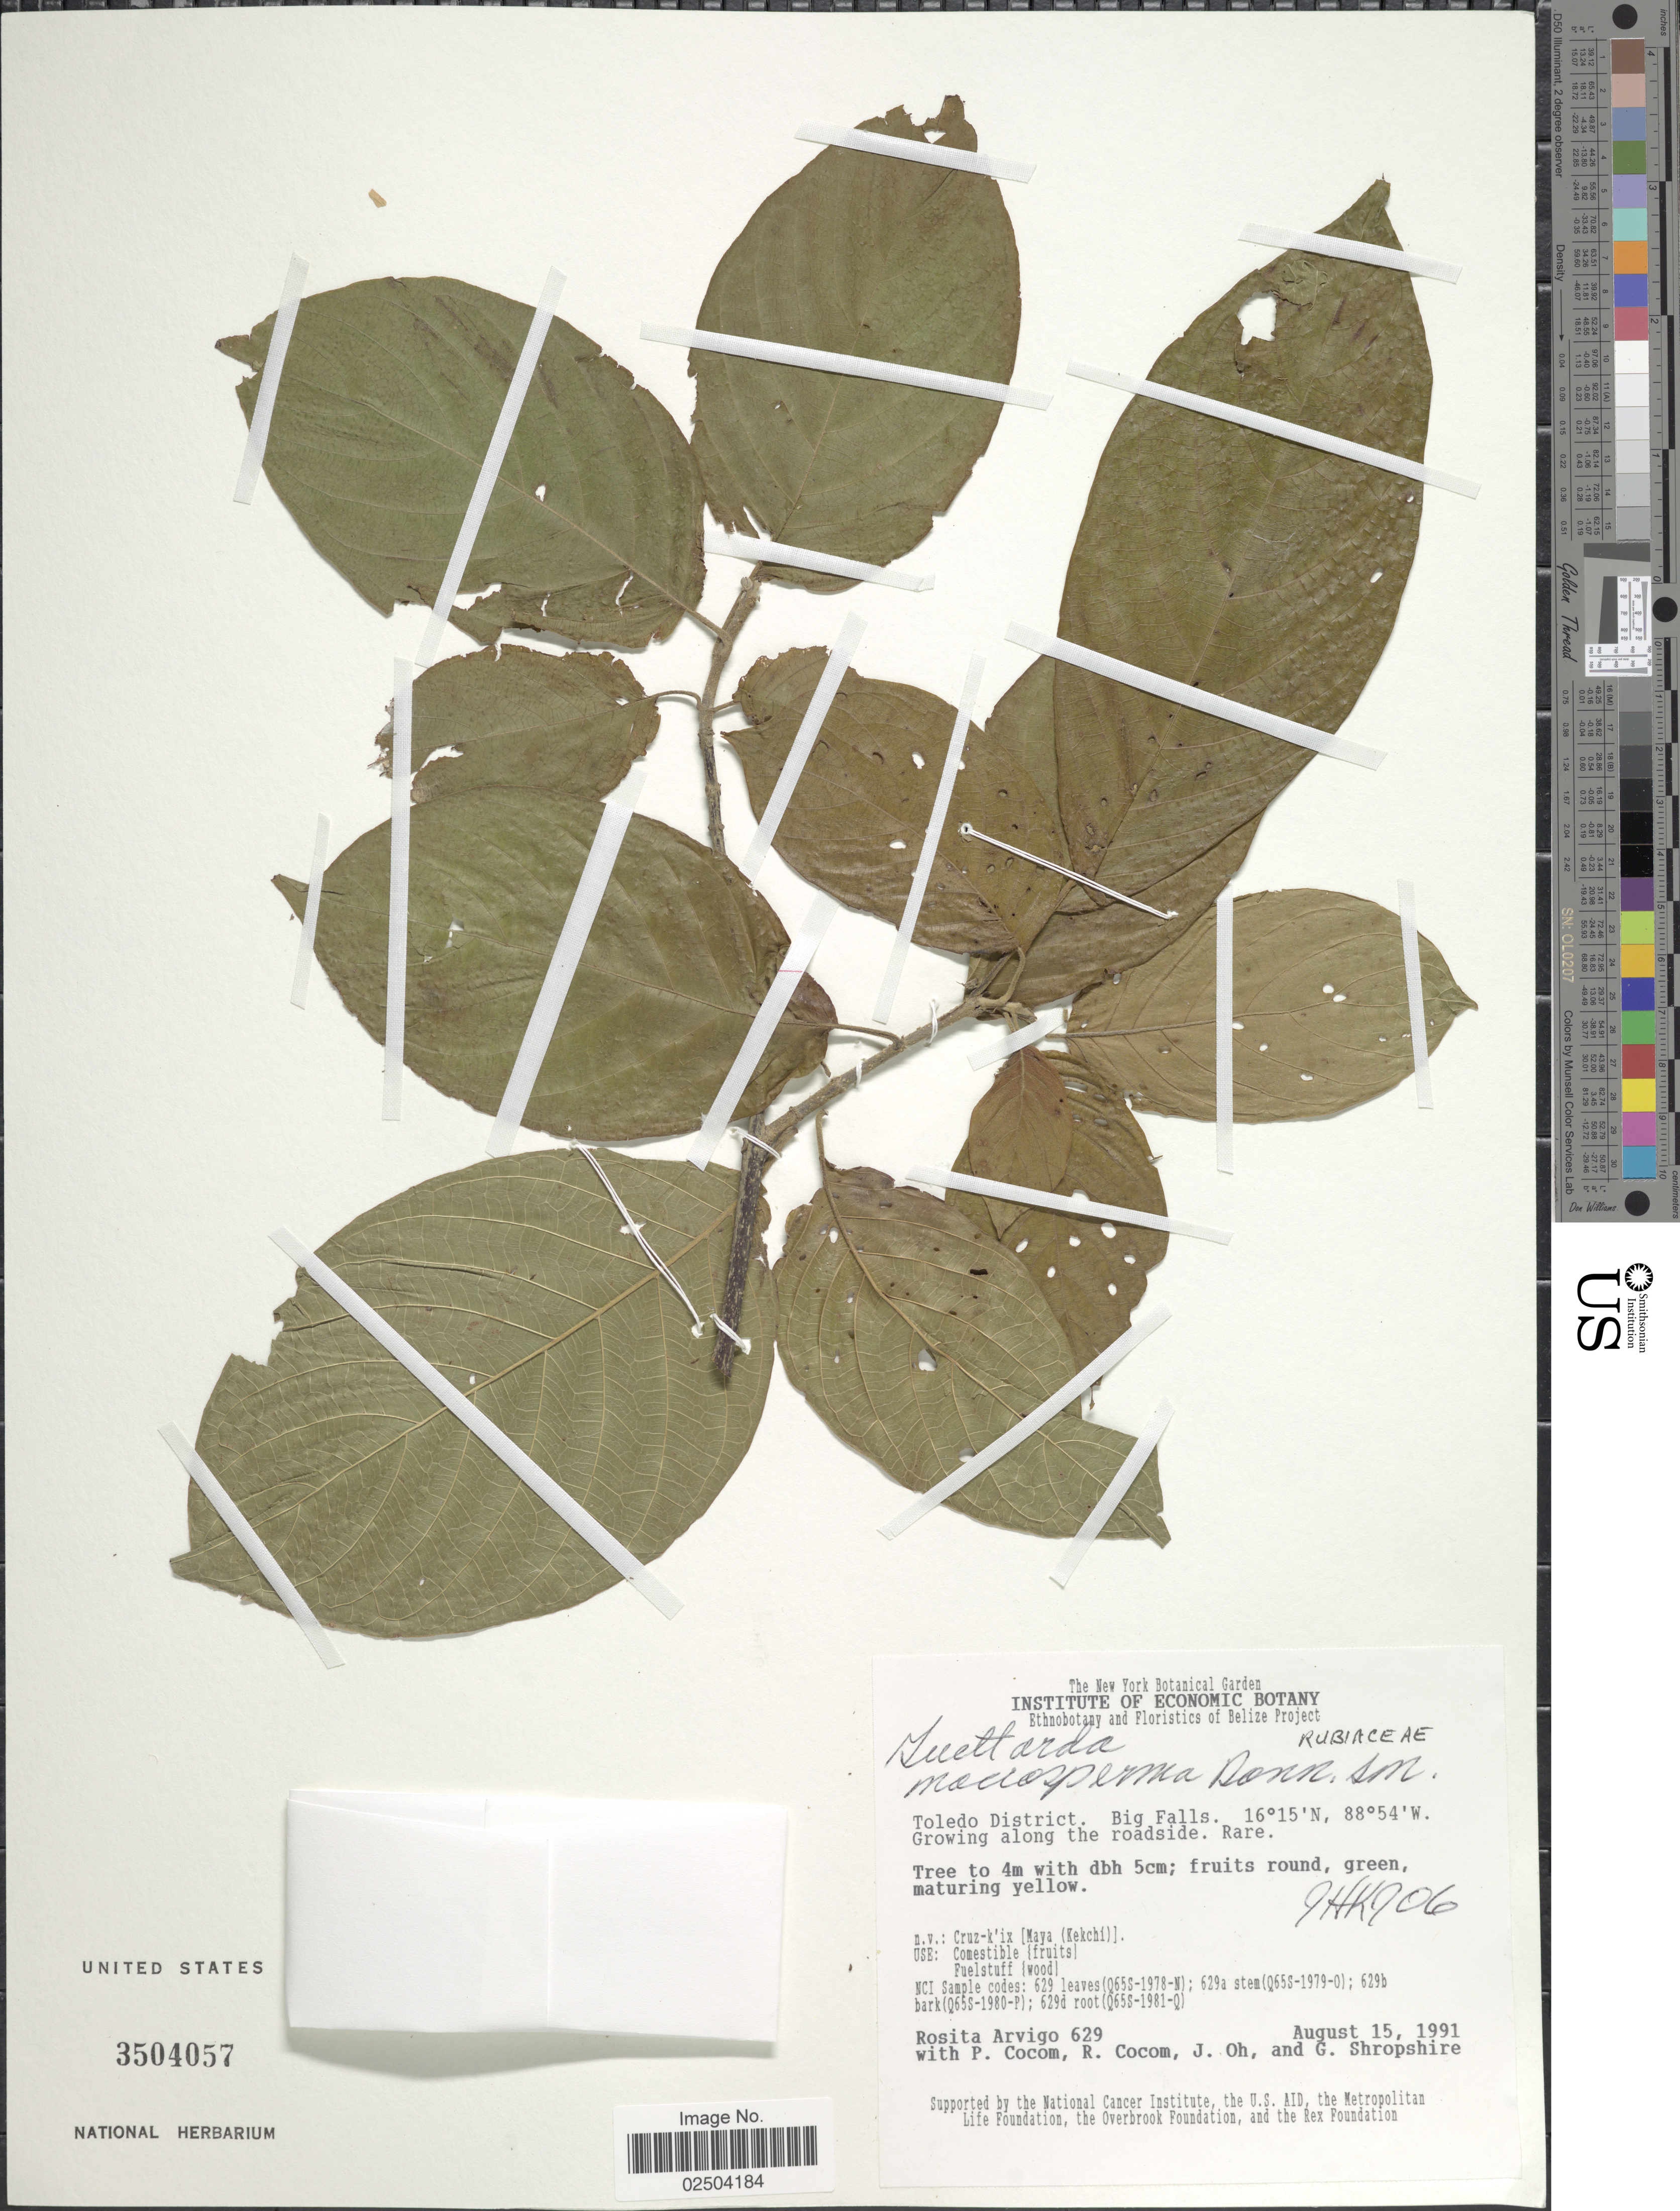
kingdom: Plantae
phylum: Tracheophyta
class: Magnoliopsida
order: Gentianales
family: Rubiaceae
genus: Guettarda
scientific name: Guettarda macrosperma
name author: Donn. Sm.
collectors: R. Arvigo, P. Cocom, R. Cocom, J. Oh & G. Shropshire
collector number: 629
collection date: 1991-08-15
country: Belize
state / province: Toledo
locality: Toledo District. Big Falls. Growing along road side.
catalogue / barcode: US 3504507